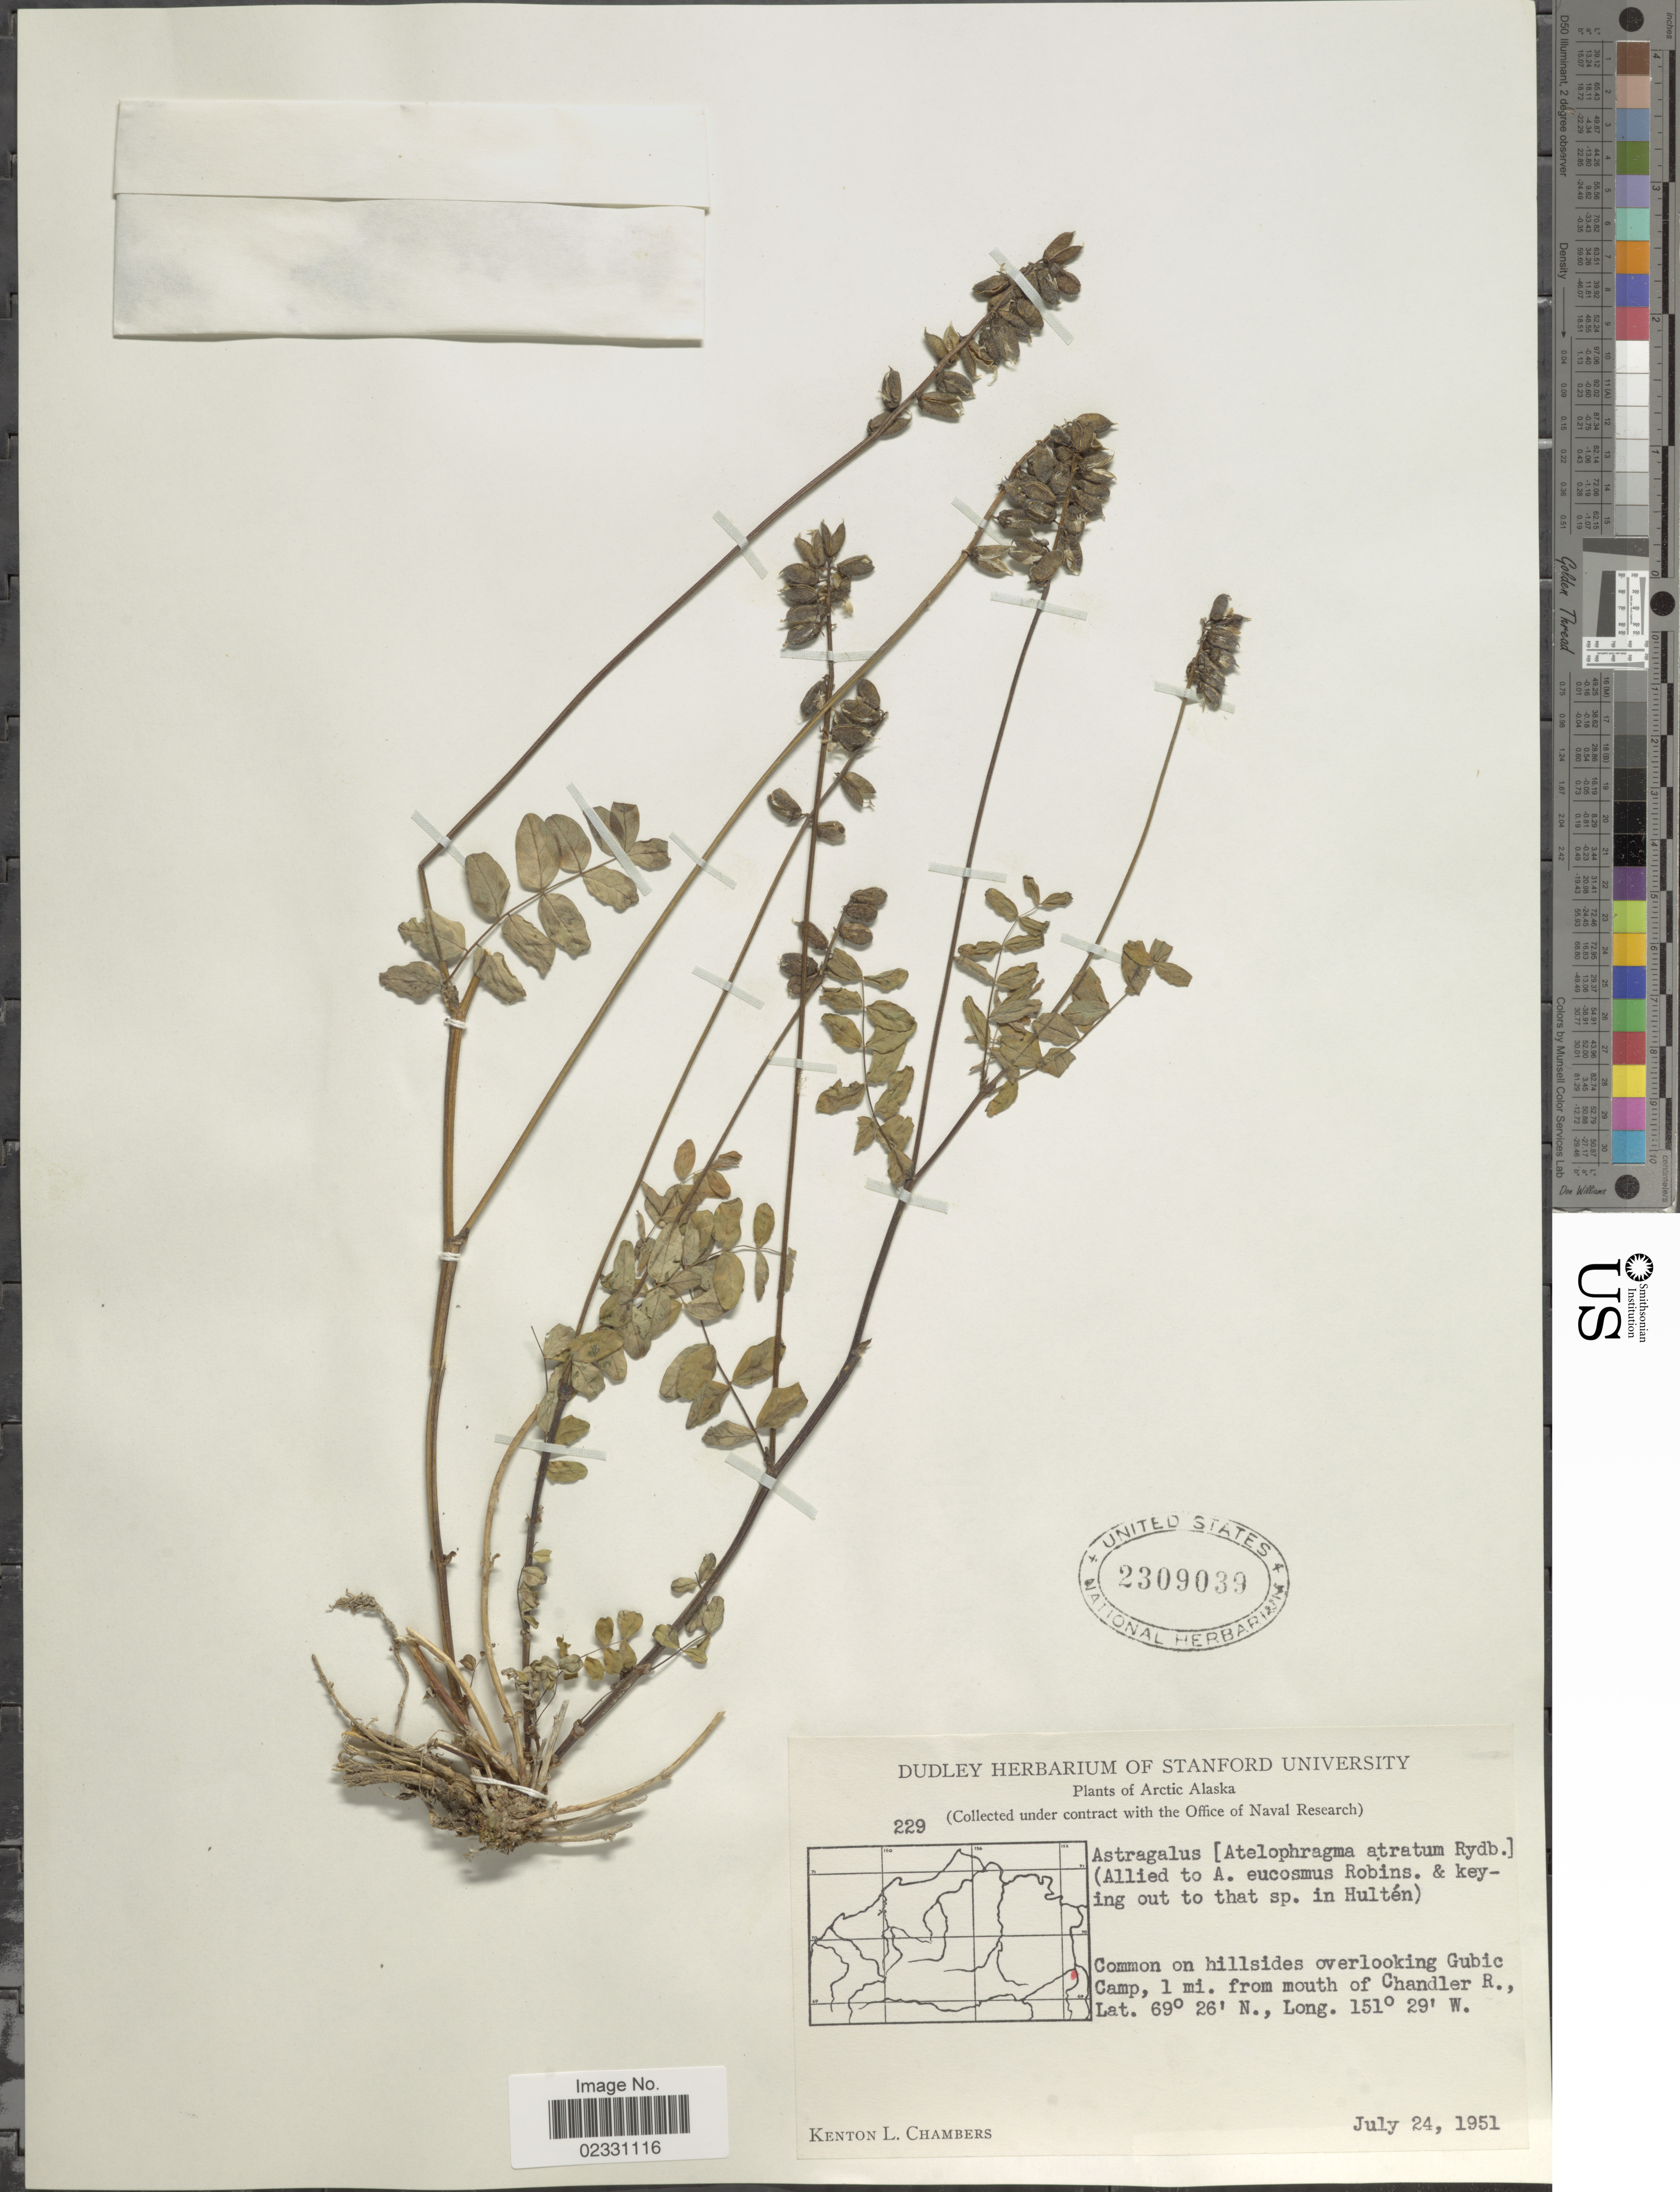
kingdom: Plantae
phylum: Tracheophyta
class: Magnoliopsida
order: Fabales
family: Fabaceae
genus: Astragalus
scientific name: Astragalus eucosmus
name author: B.L. Rob.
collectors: K. L. Chambers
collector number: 229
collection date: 1951-07-24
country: United States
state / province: Alaska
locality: Arctic Alaska. overlooking Cubic Camp, 1 mi. from mouth of Chandler R.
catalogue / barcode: US 2309039